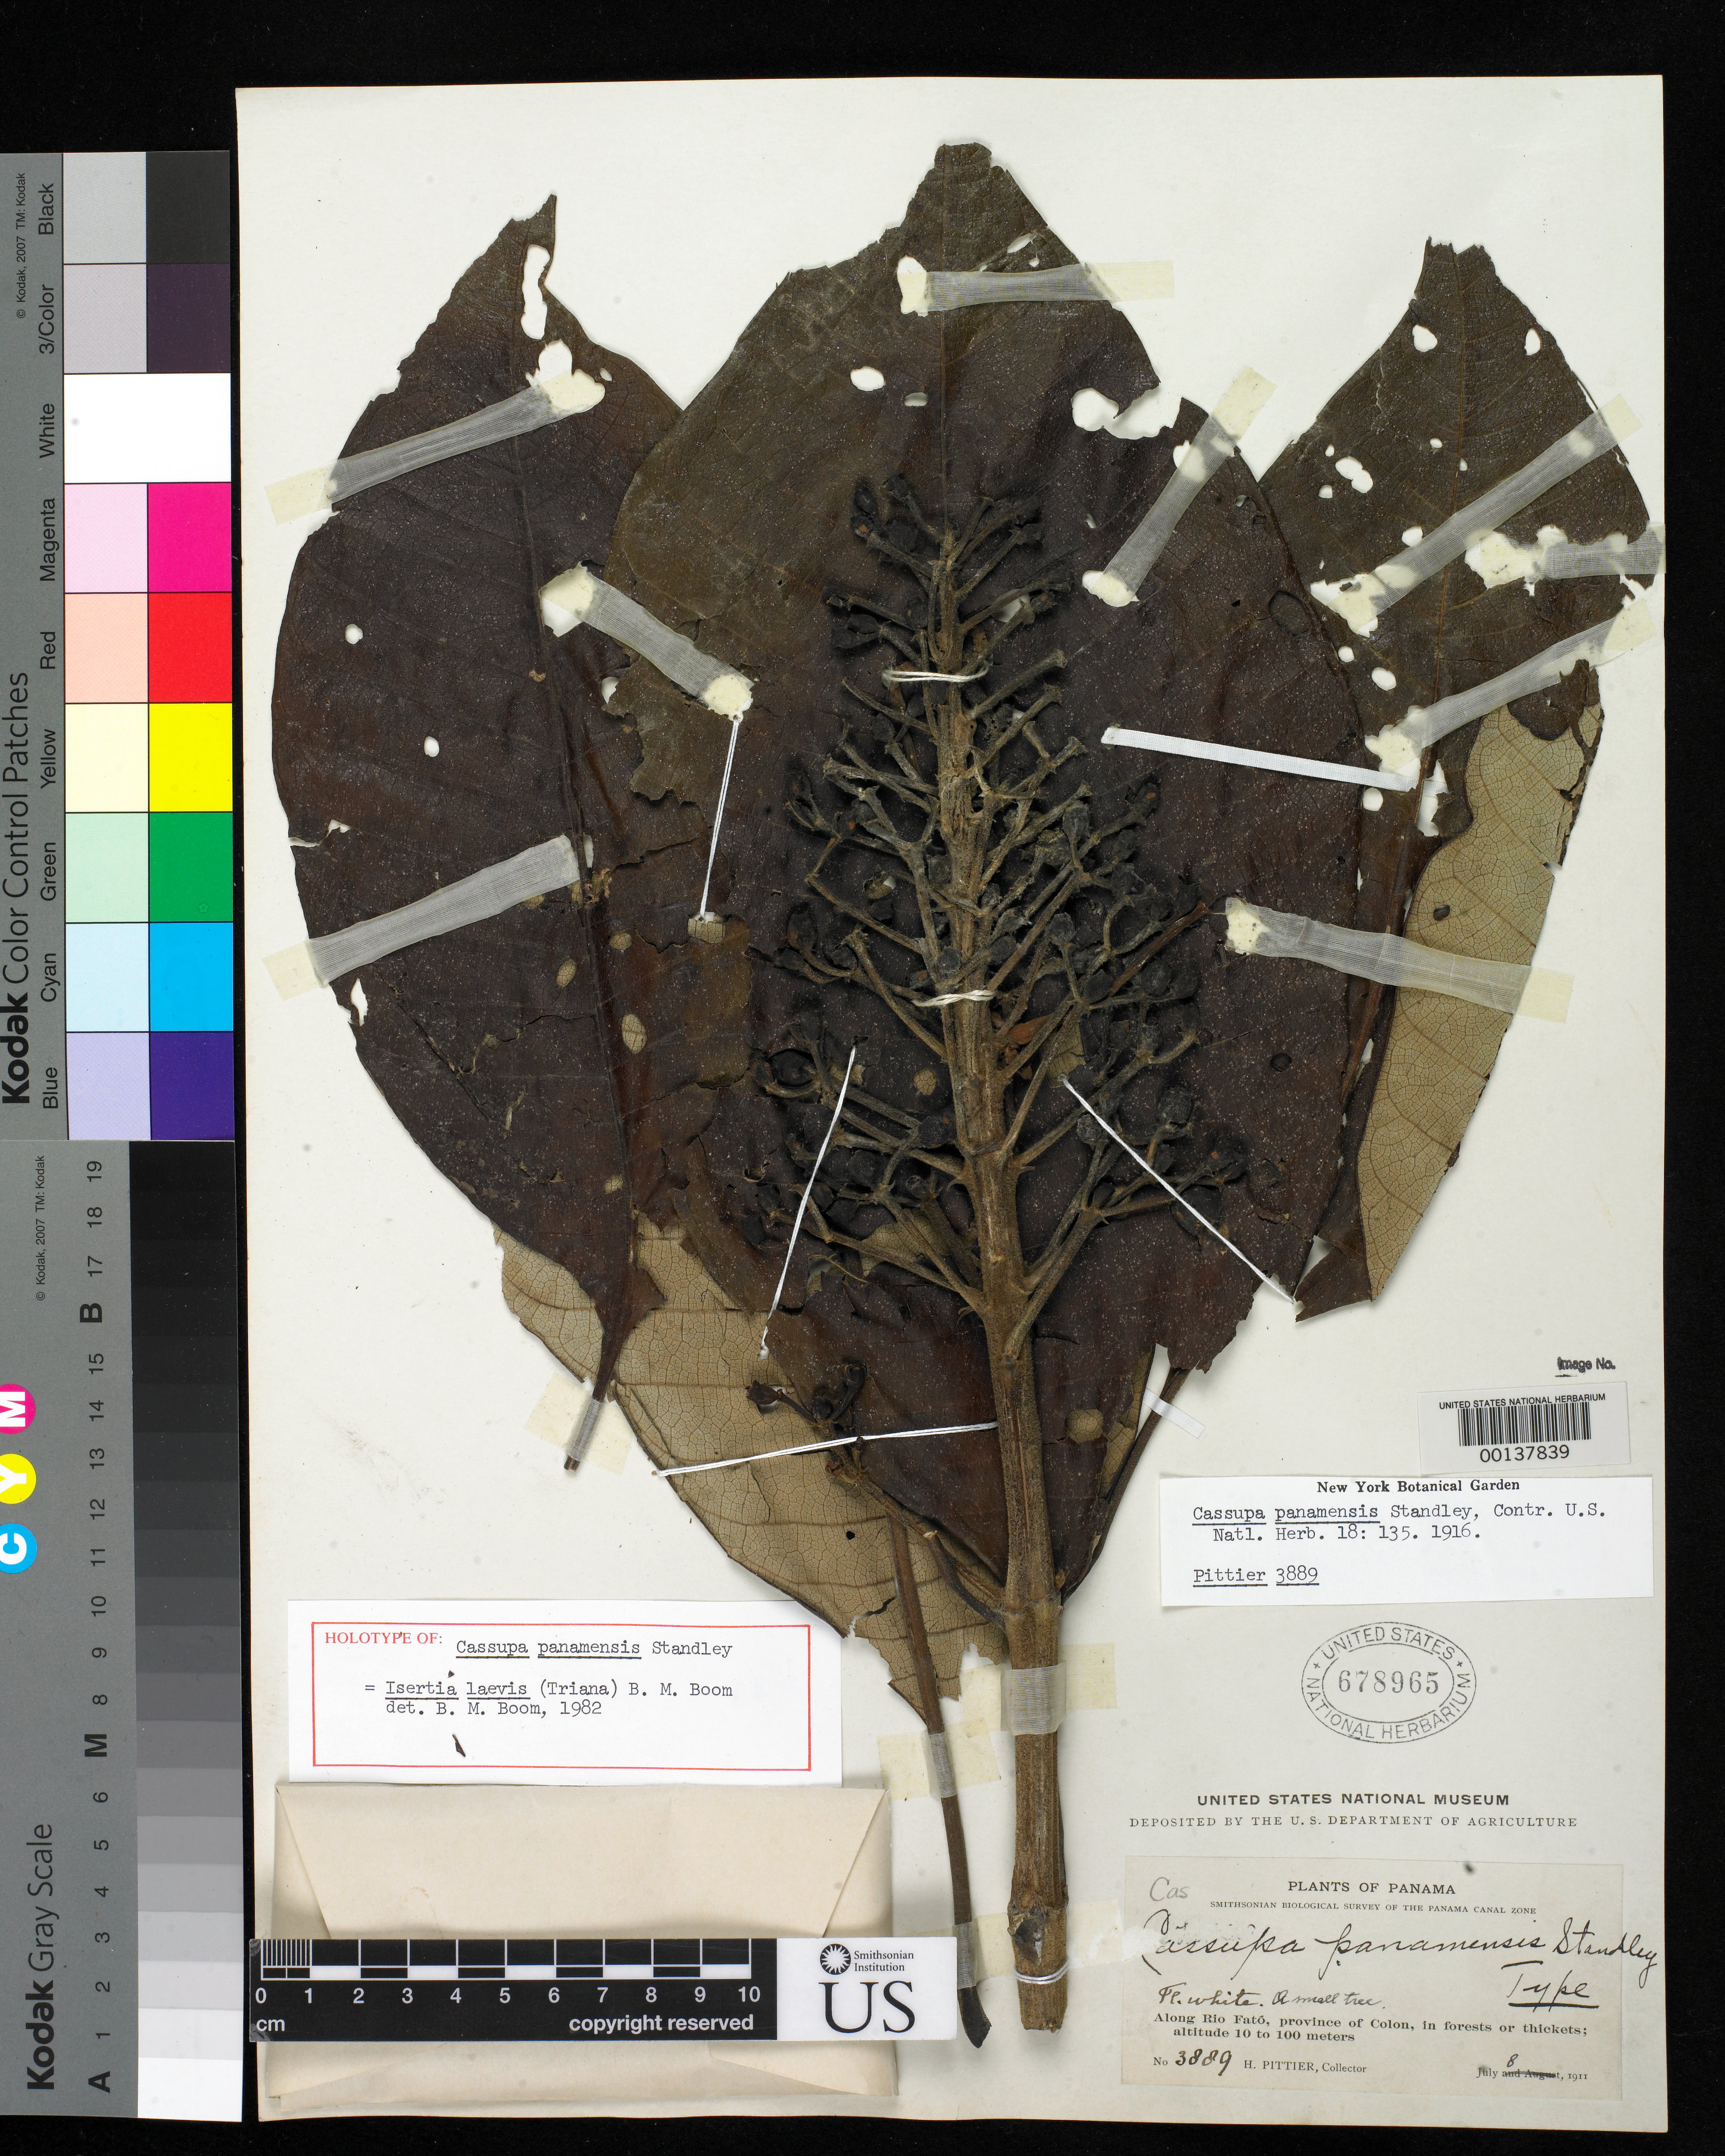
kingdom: Plantae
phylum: Tracheophyta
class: Magnoliopsida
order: Gentianales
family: Rubiaceae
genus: Cassupa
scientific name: Cassupa panamensis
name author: Standl.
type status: Holotype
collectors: H. F. Pittier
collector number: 3889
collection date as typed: Jul 1911 to -- Aug 1911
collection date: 1911-07/1911-08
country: Panama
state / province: Colón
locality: Rio Fato.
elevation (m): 10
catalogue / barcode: US 678965